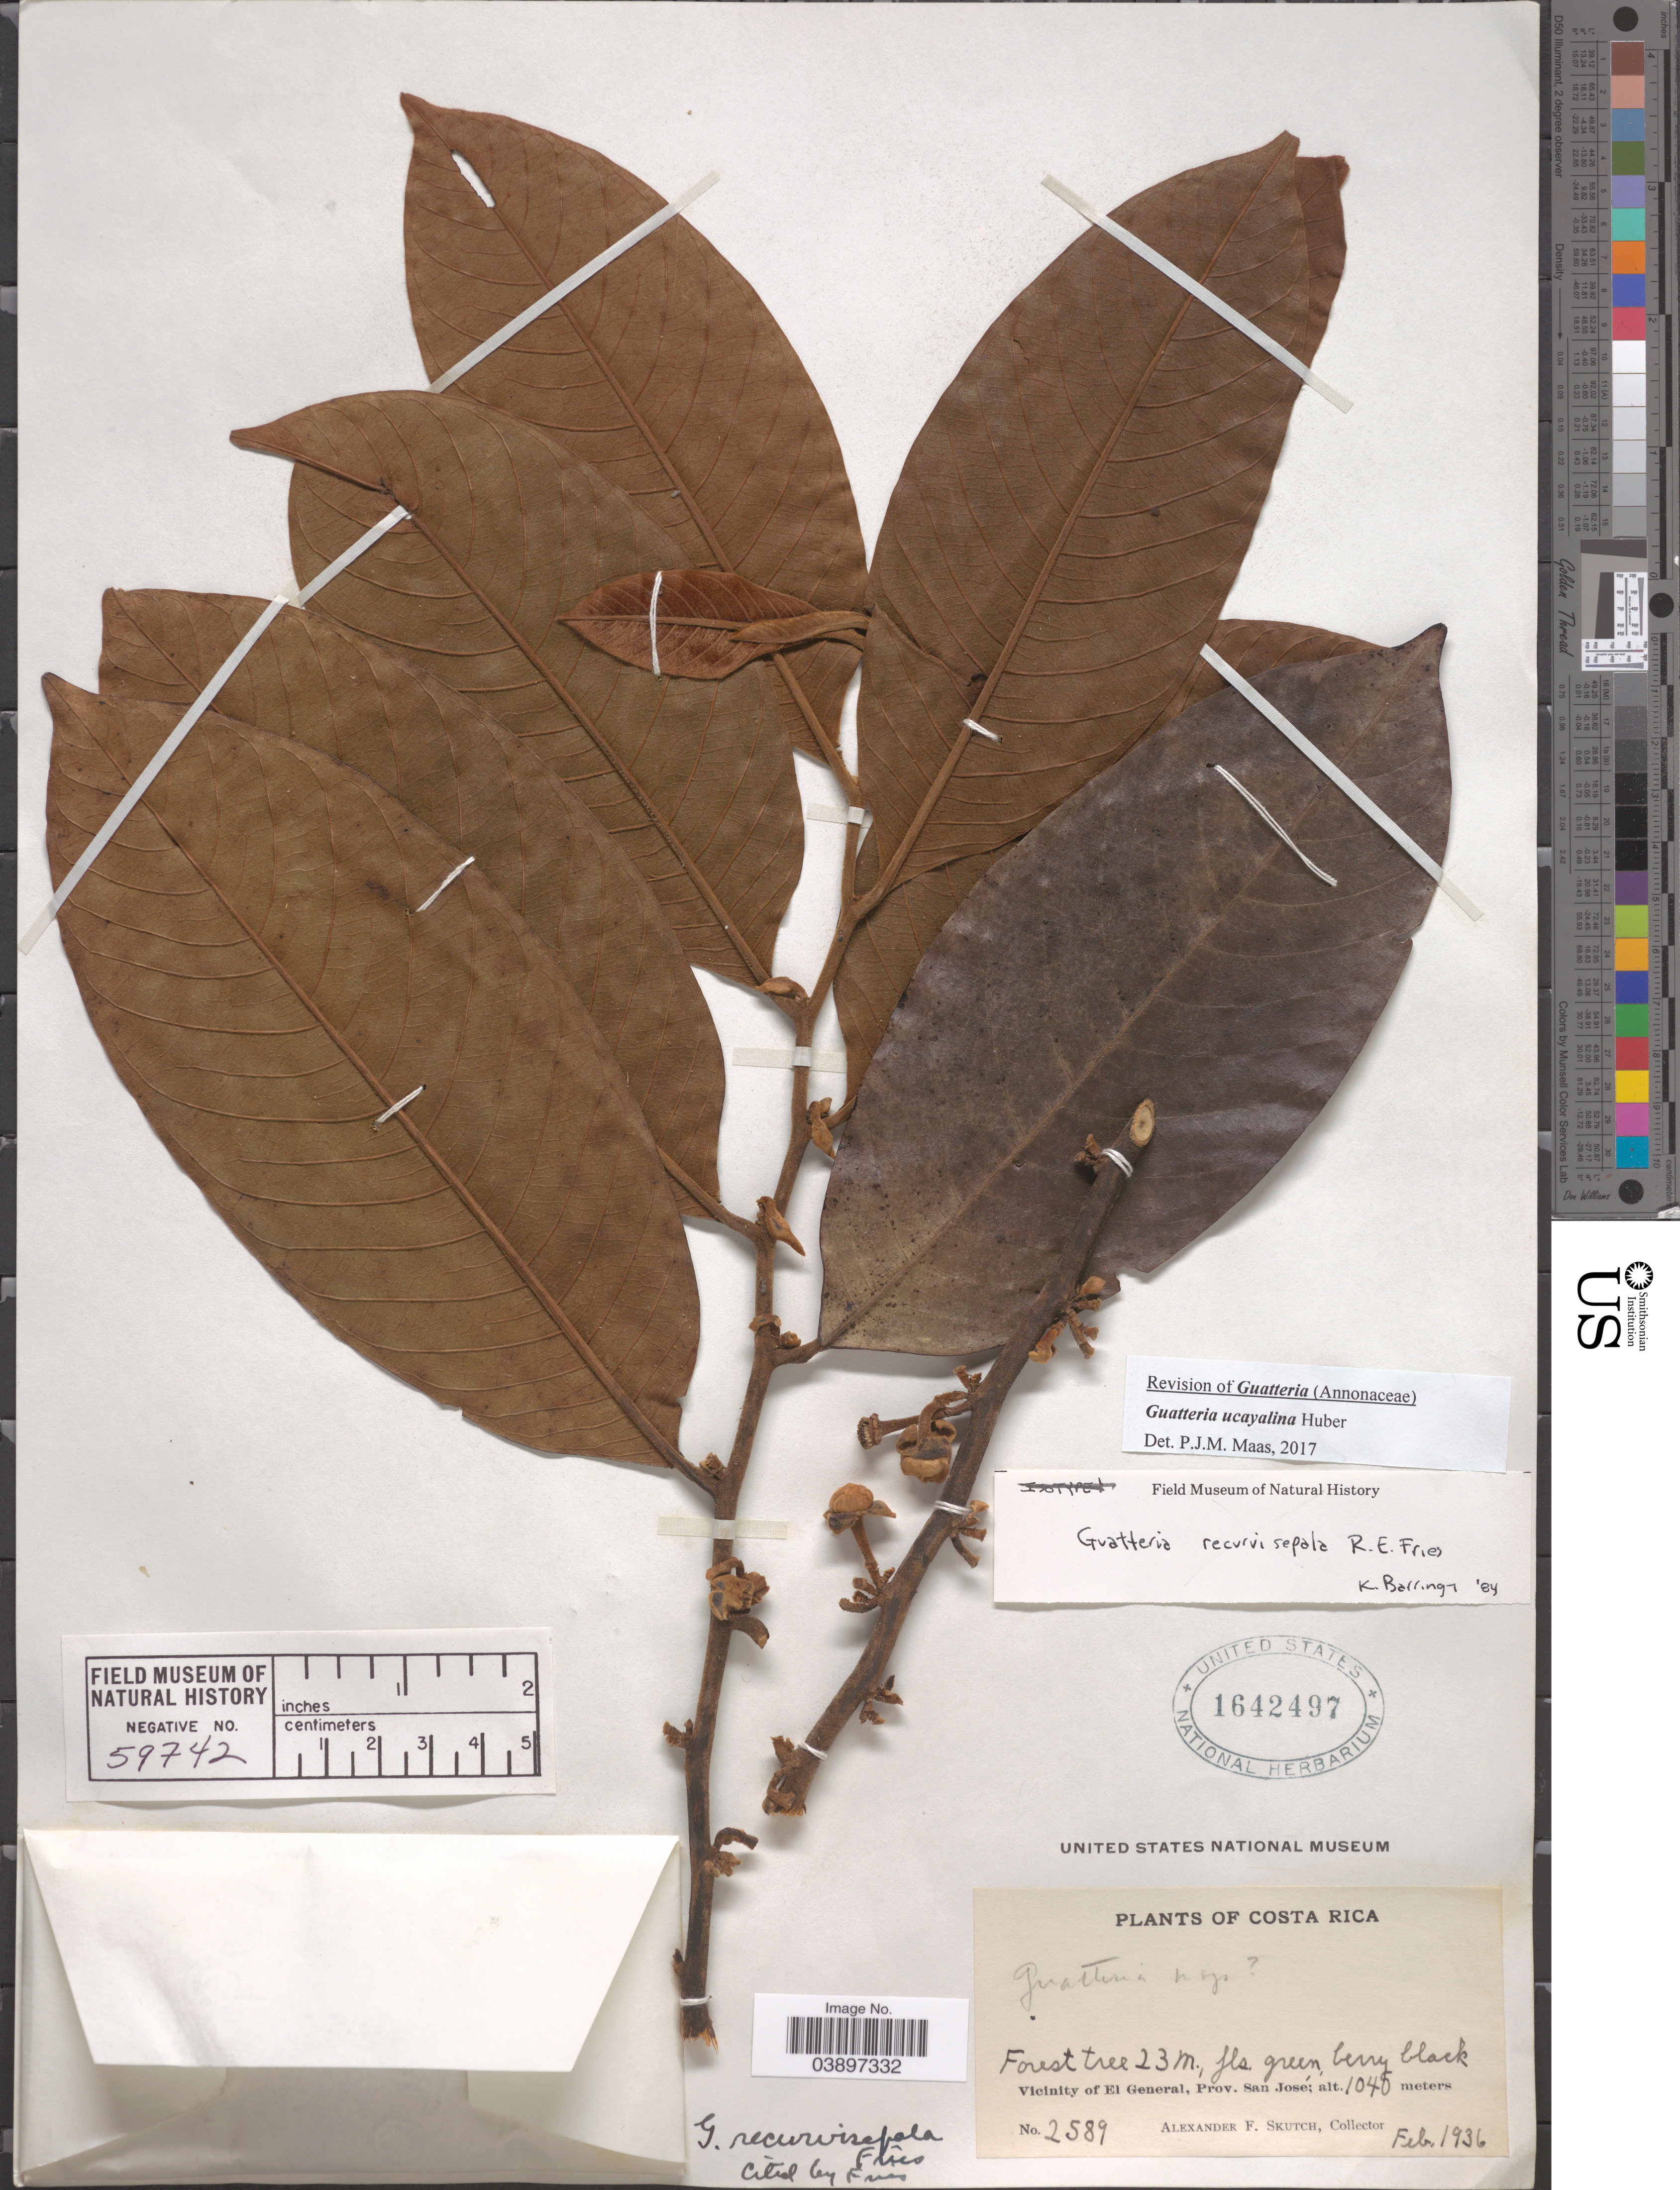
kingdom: Plantae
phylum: Tracheophyta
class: Magnoliopsida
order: Magnoliales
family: Annonaceae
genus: Guatteria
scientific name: Guatteria ucayalina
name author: Huber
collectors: A. F. Skutch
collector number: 2589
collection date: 1936-02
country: Costa Rica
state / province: San José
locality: Vicinity of El General.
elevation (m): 1040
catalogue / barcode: US 1642497